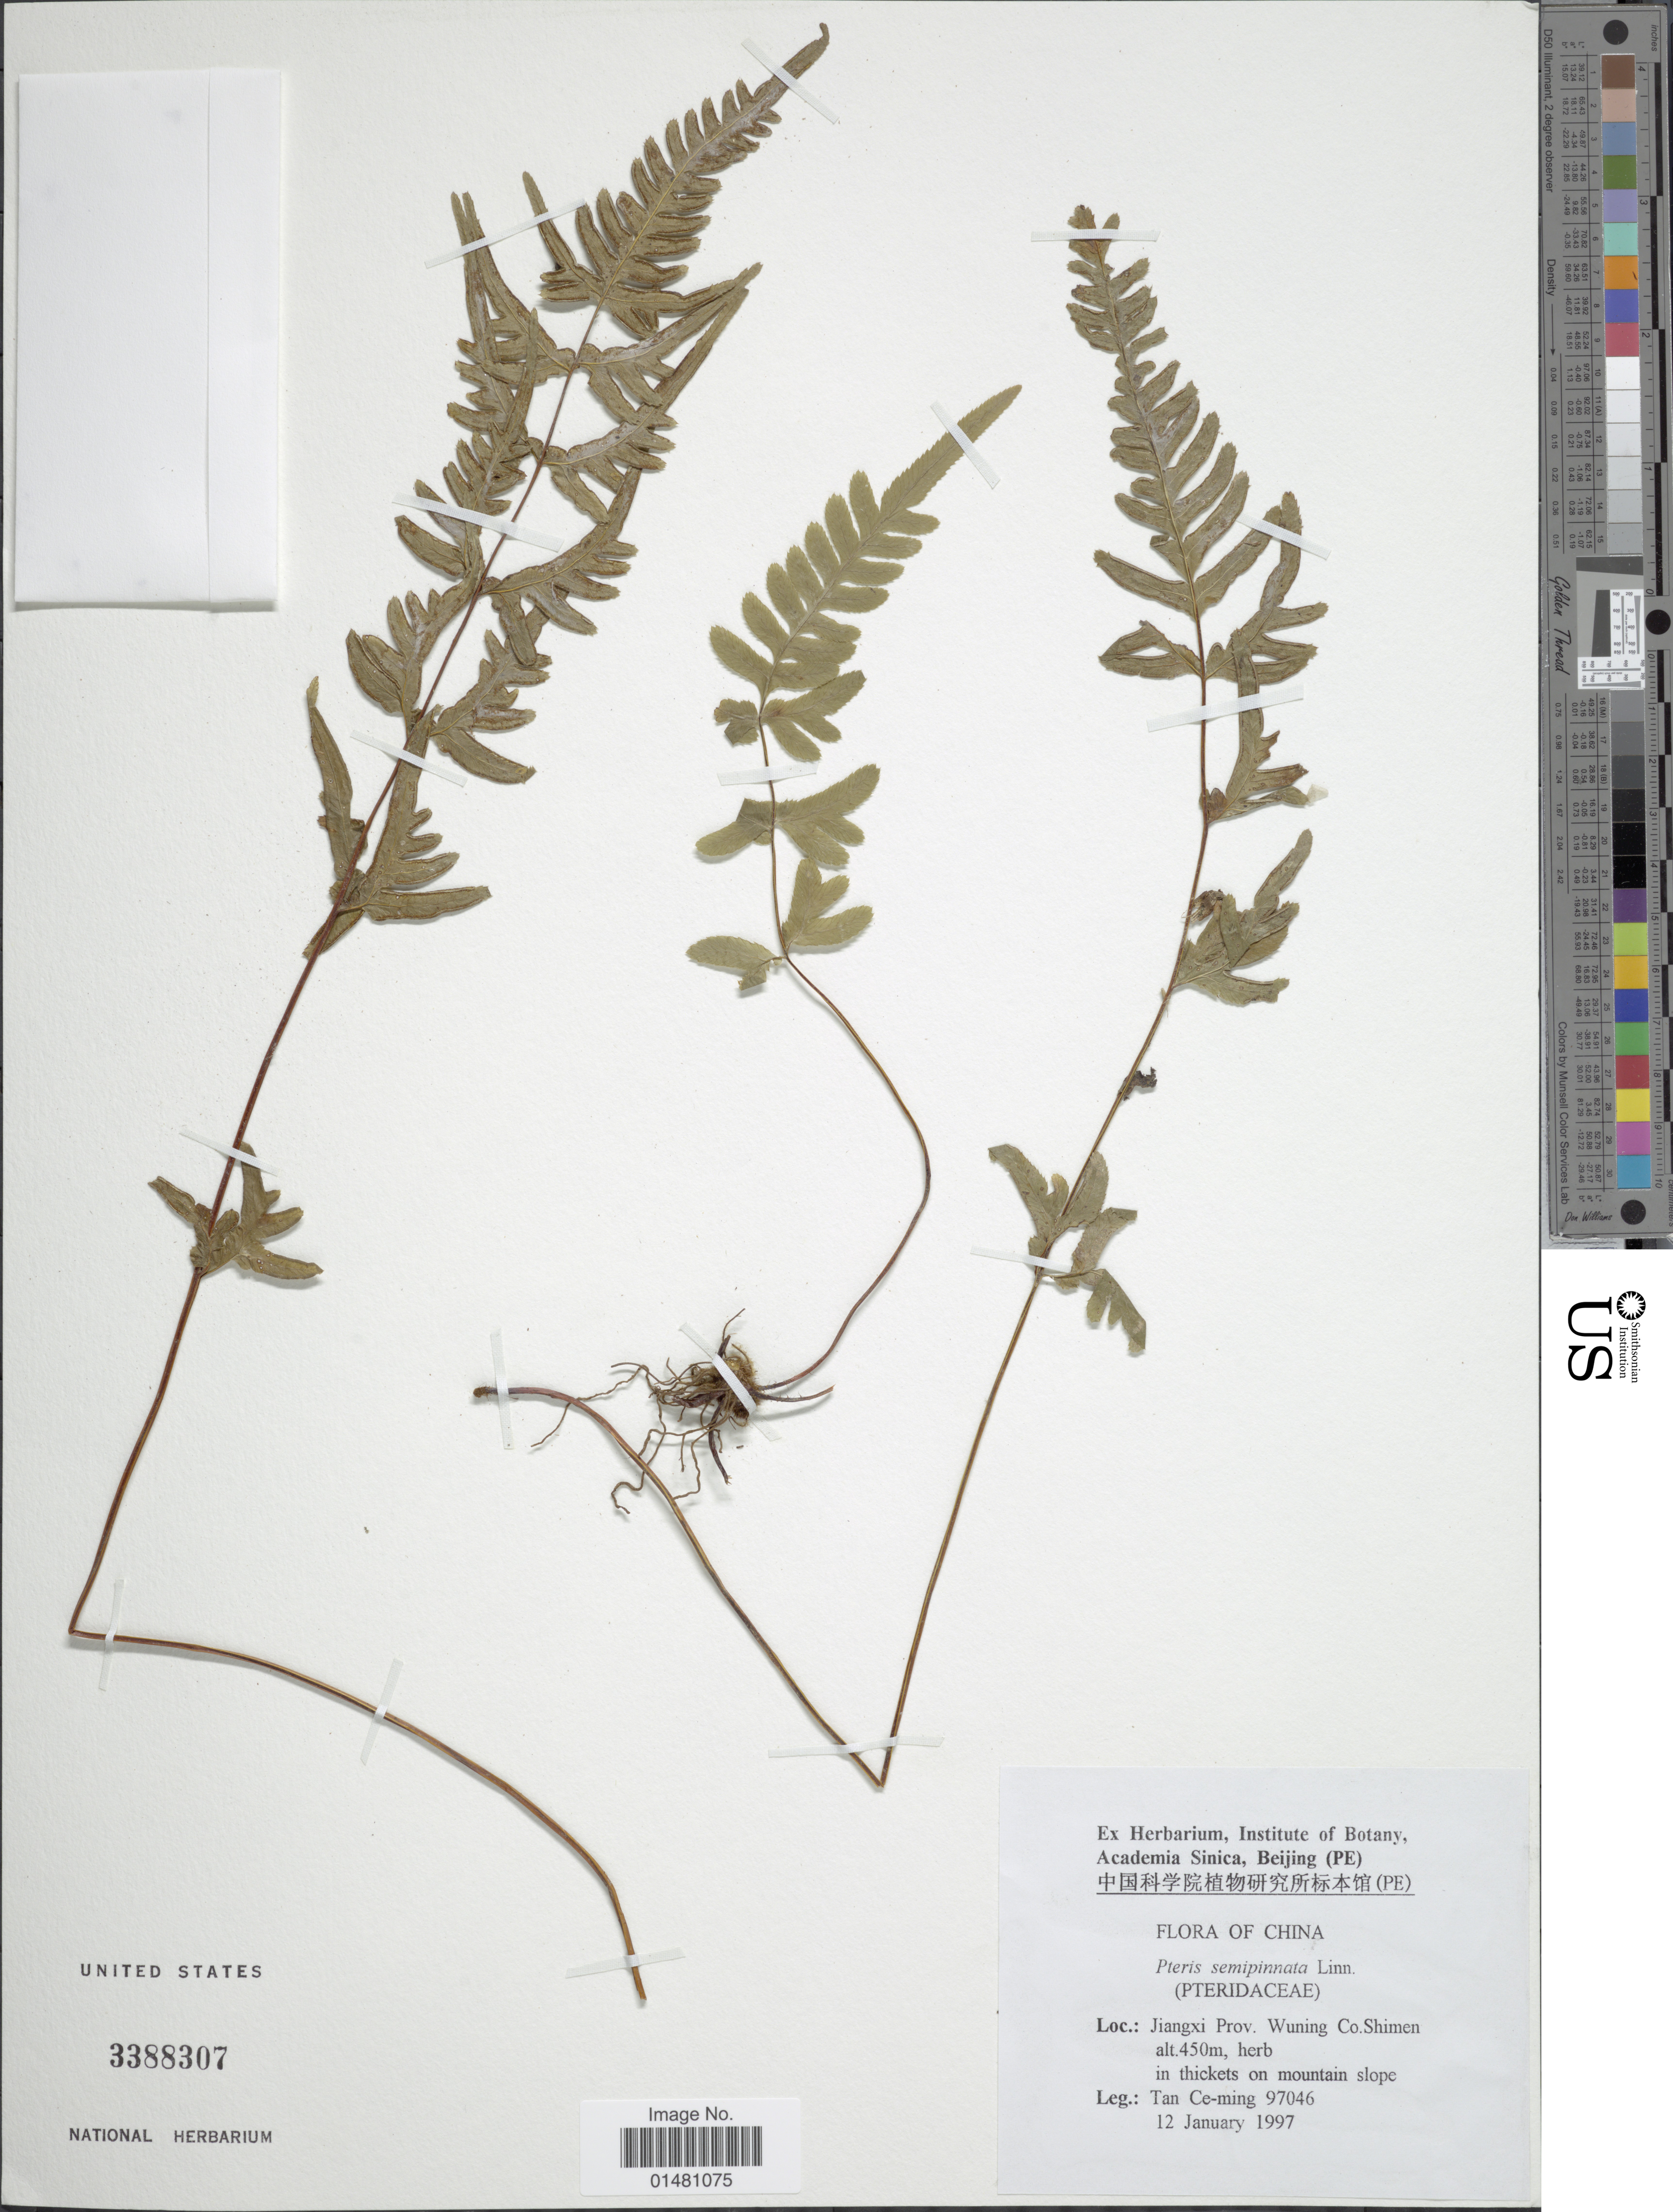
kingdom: Plantae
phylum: Tracheophyta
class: Polypodiopsida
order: Polypodiales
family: Pteridaceae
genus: Pteris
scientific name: Pteris semipinnata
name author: L.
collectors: Tam Ce-Ming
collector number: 97046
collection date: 1997-01-12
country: China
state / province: Jiangxi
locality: Wuning Co.Shimen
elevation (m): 450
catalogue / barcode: US 3388307